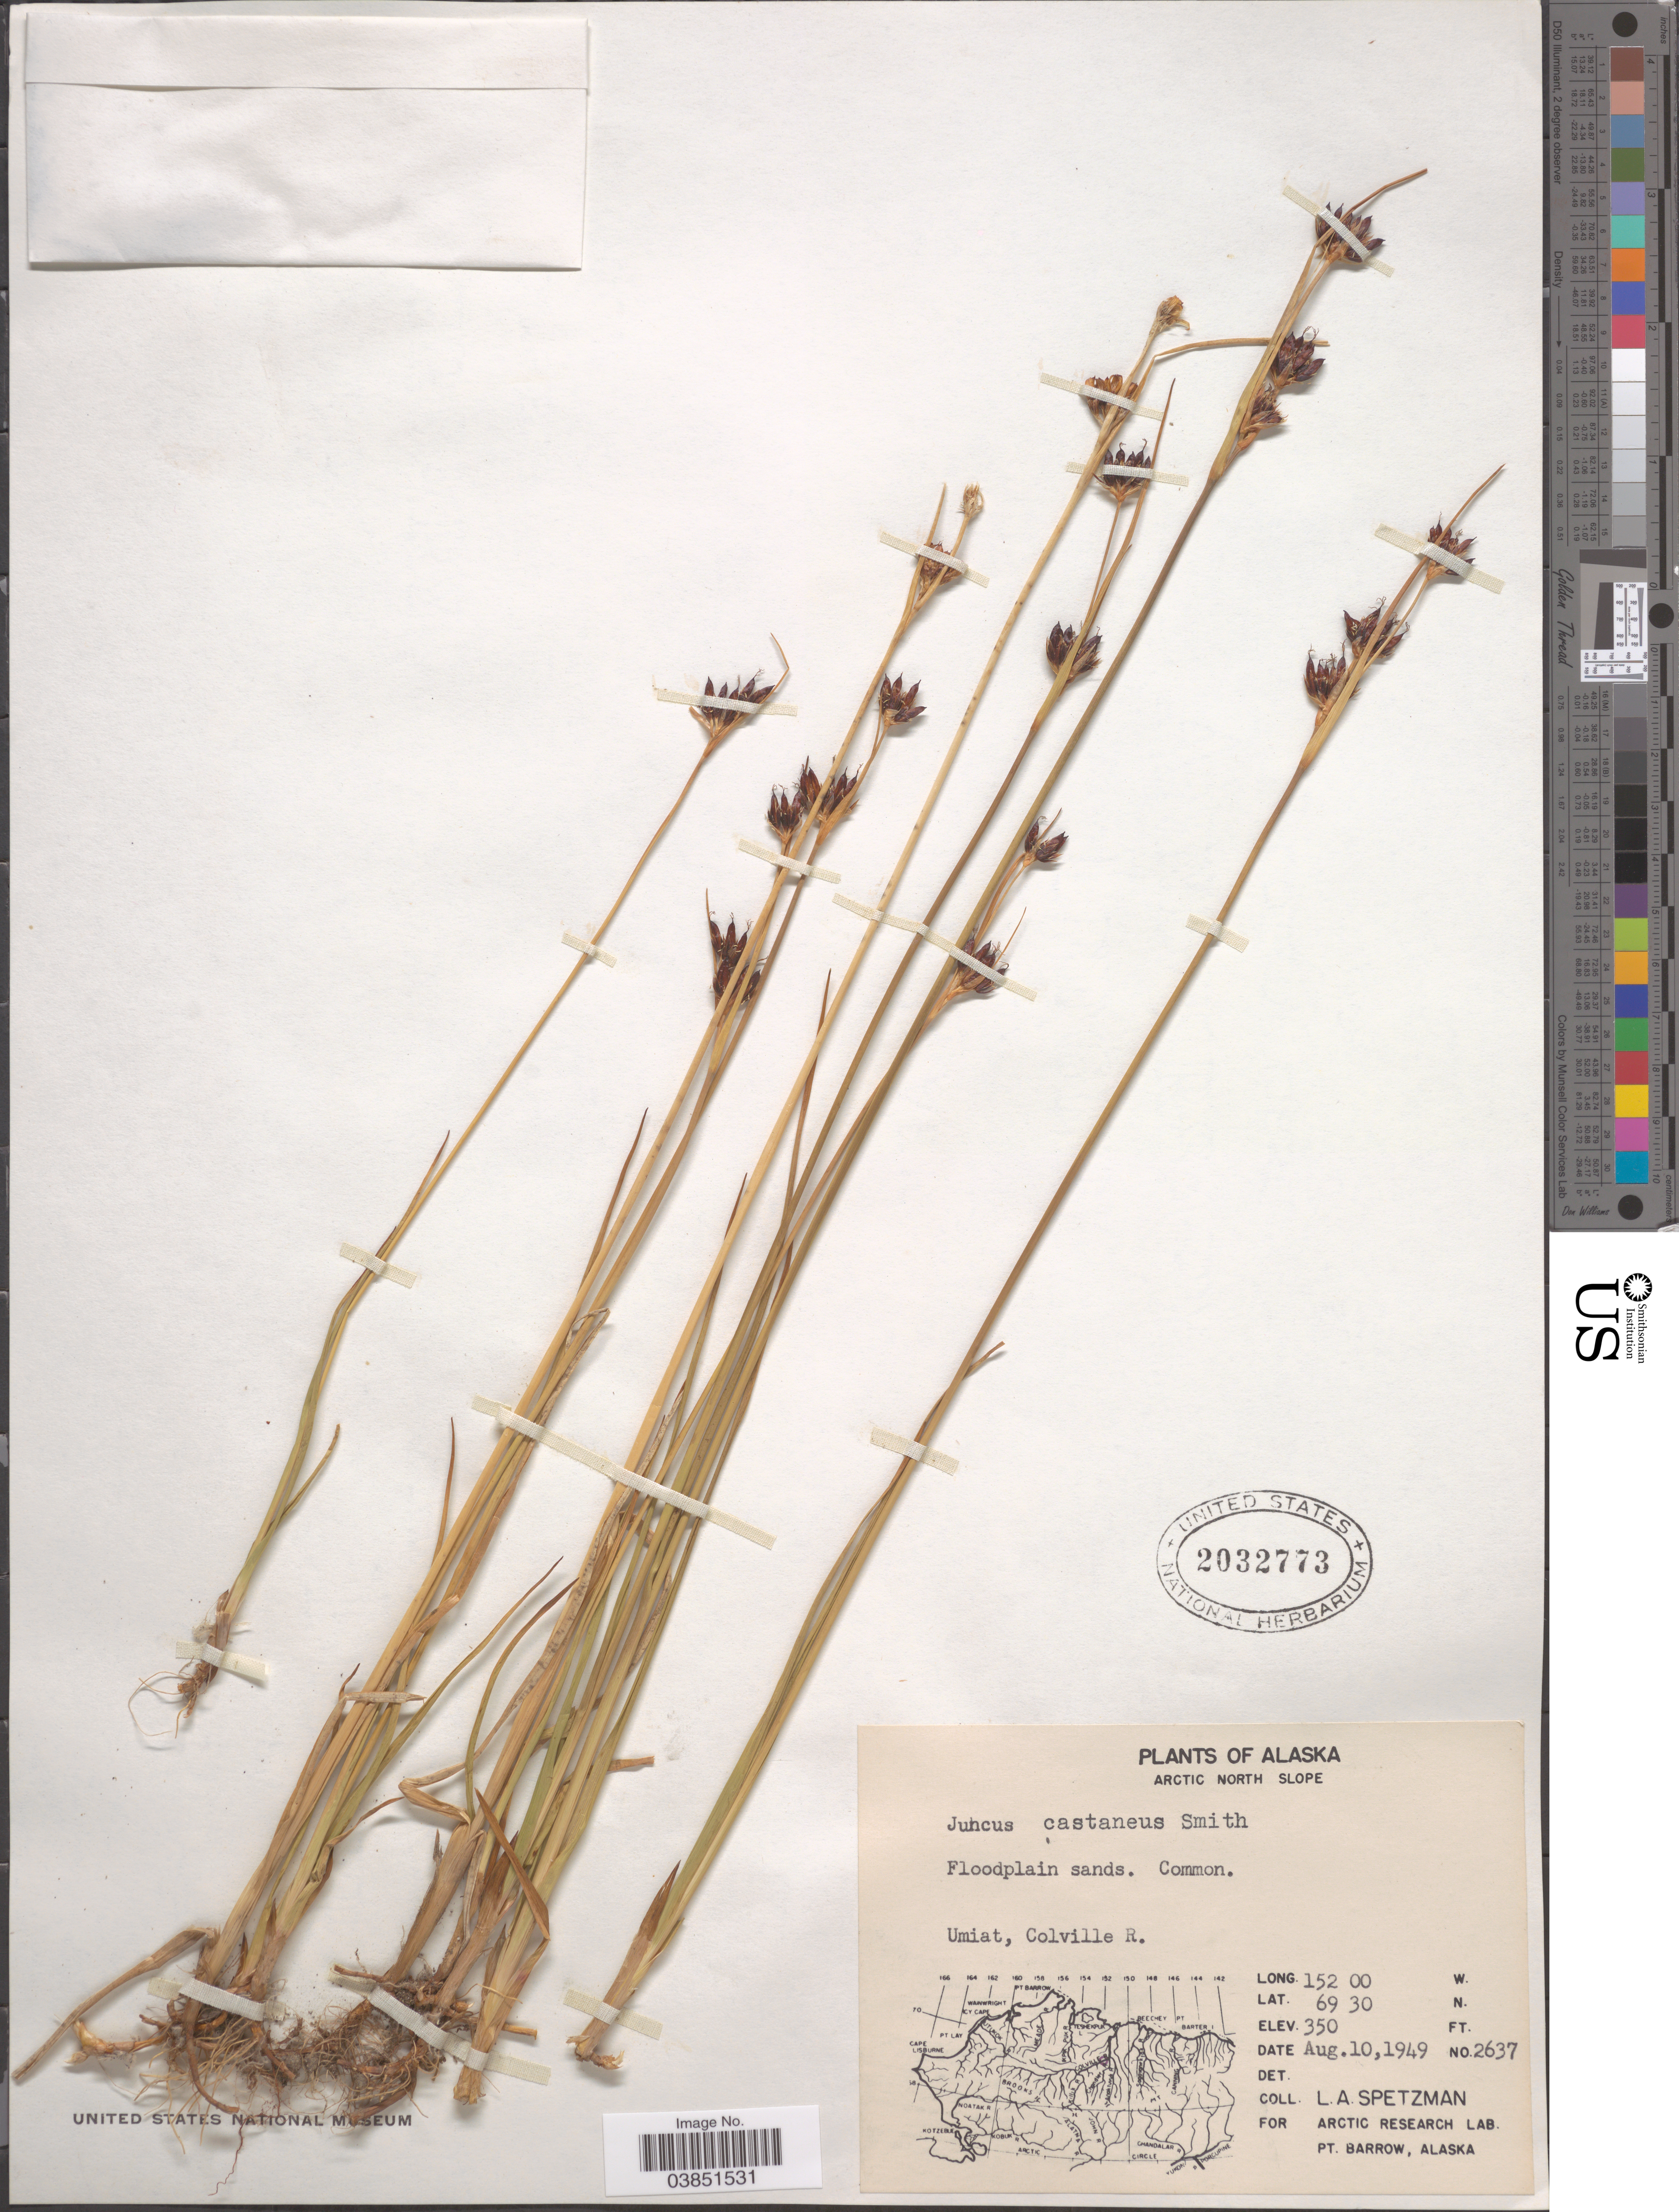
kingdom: Plantae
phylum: Tracheophyta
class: Liliopsida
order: Poales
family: Juncaceae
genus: Juncus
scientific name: Juncus castaneus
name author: Sm.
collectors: L. Spetzman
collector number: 2637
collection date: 1949-08-10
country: United States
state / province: Alaska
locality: Arctic North Slope. Umiat, Colville R.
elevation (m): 107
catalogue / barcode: US 2032773